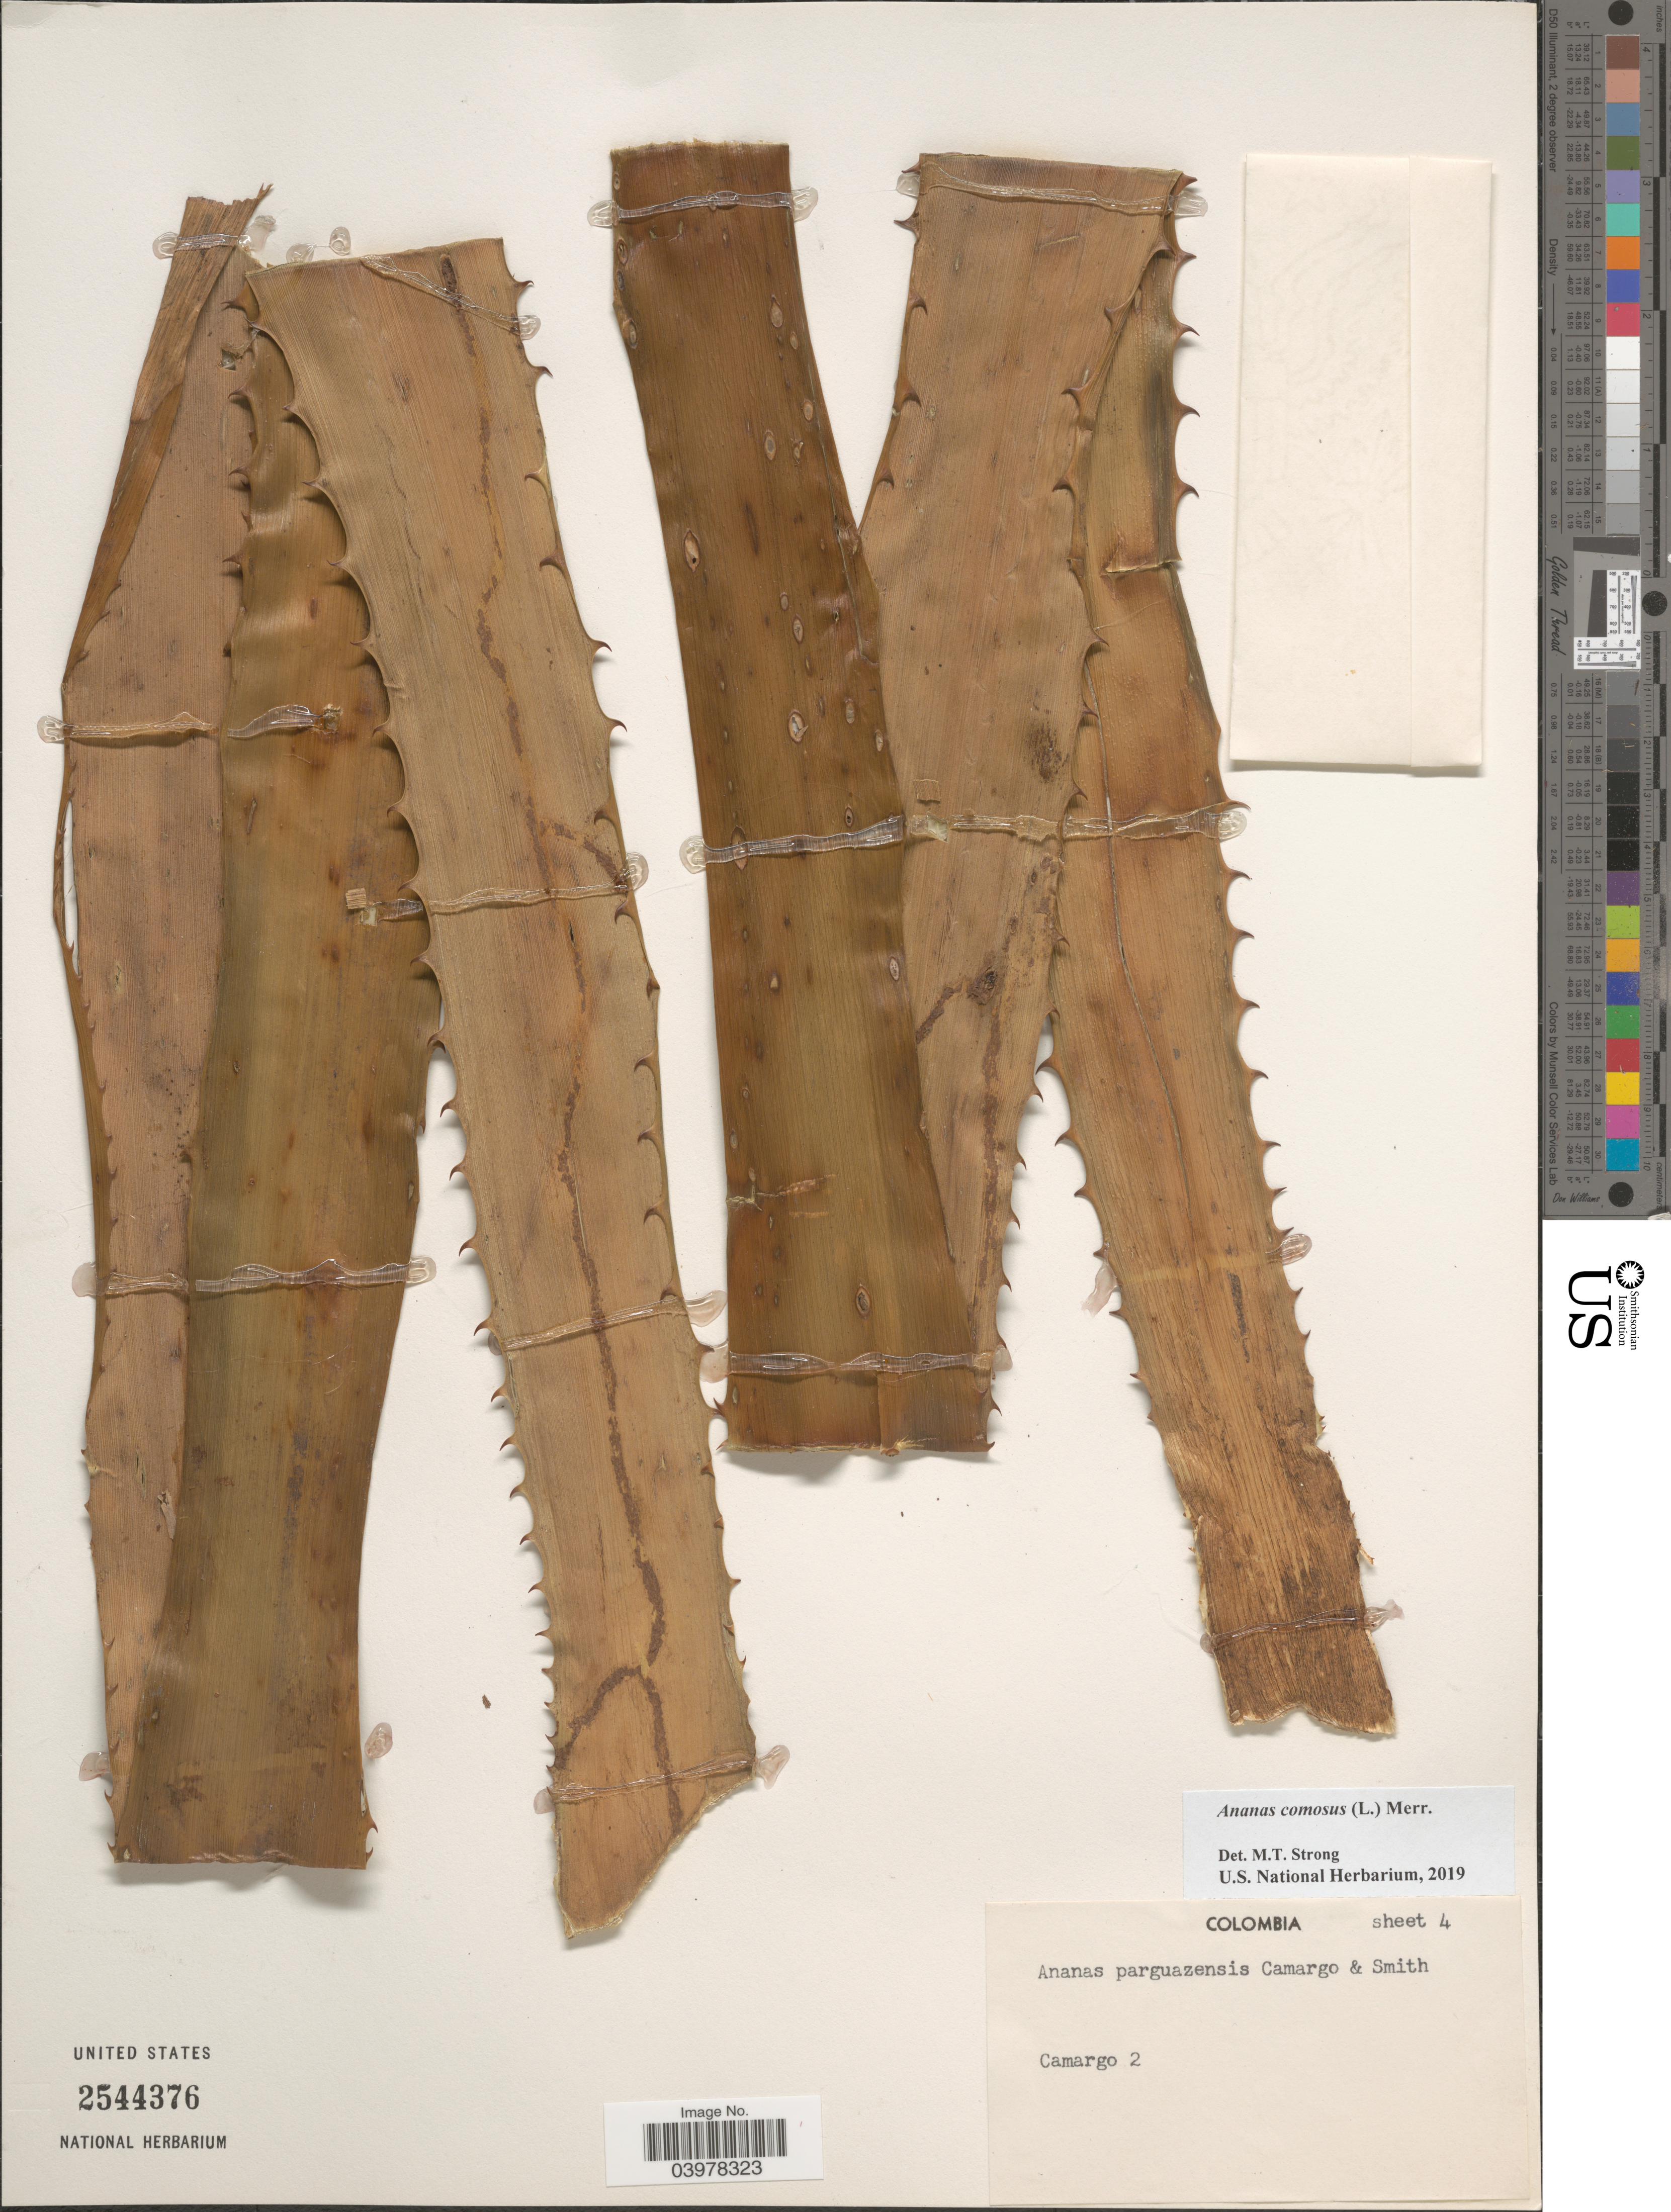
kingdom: Plantae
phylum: Tracheophyta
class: Liliopsida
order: Poales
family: Bromeliaceae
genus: Ananas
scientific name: Ananas comosus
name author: (L.) Merr.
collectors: -. Camargo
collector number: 2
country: Colombia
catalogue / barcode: US 2544376